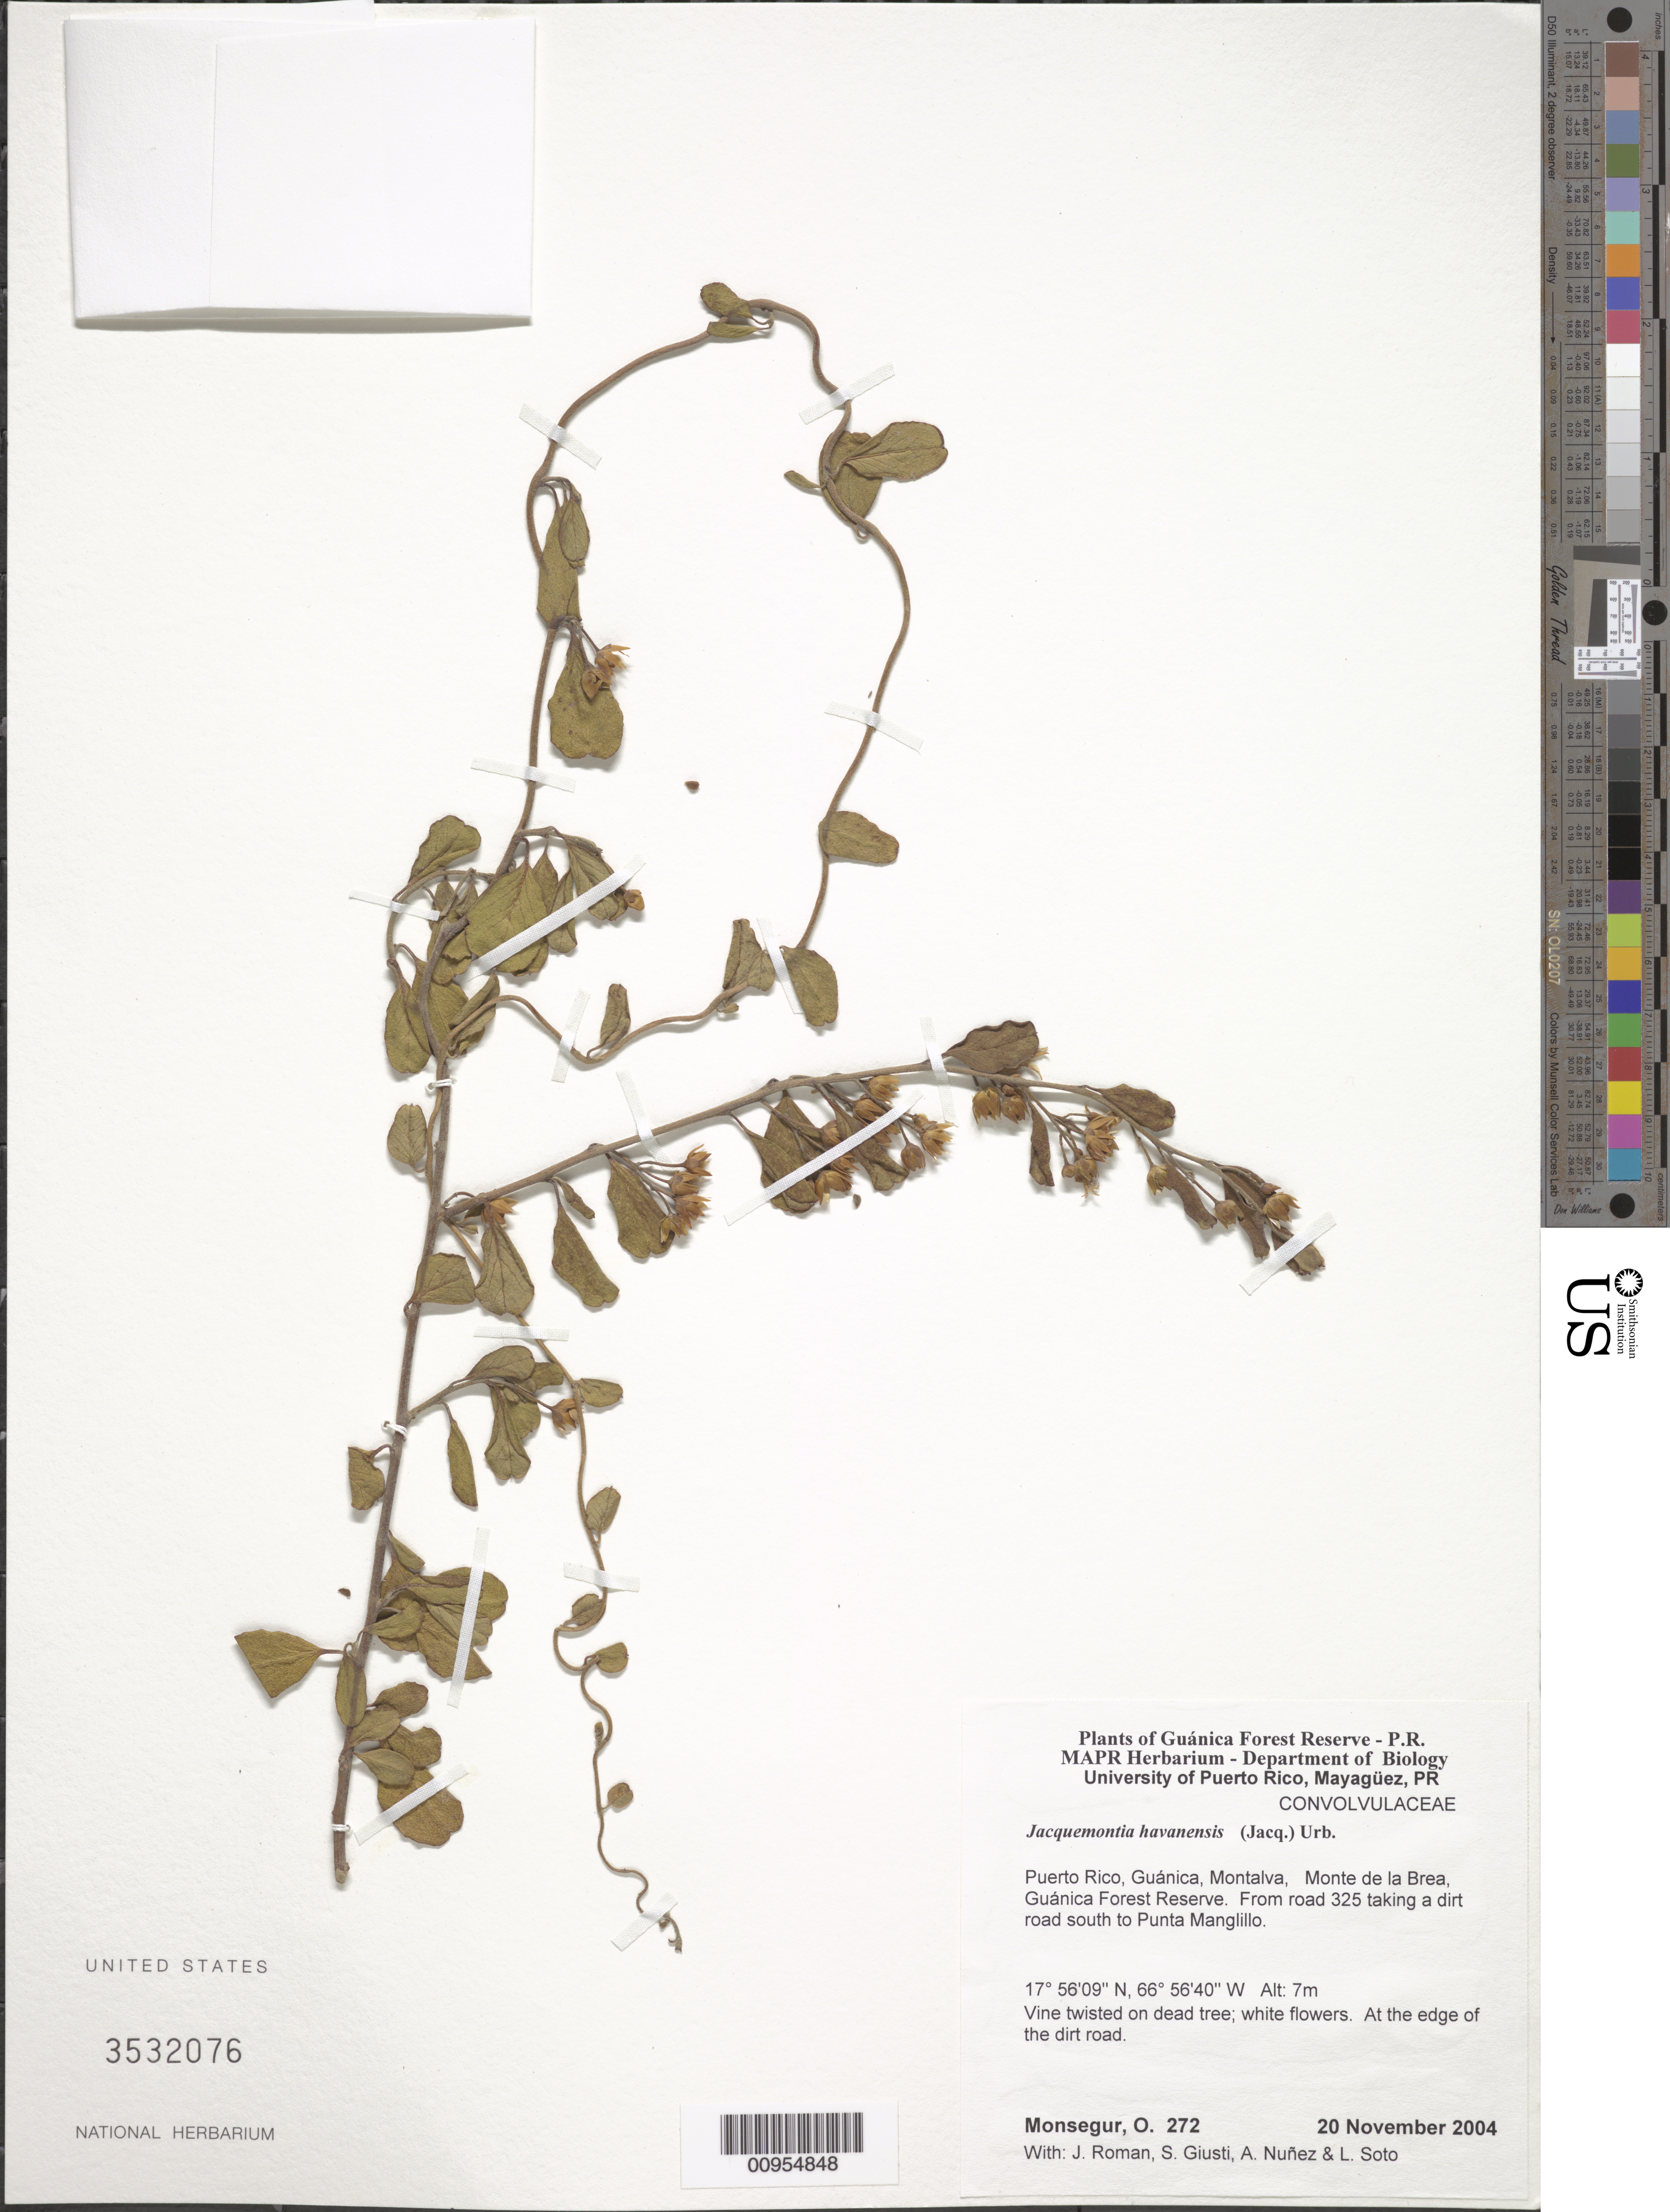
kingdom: Plantae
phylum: Tracheophyta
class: Magnoliopsida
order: Solanales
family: Convolvulaceae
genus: Jacquemontia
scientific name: Jacquemontia havanensis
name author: (Jacq.) Urb.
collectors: O. Monsegur, J. Román, S. Giusti, A. Nuñez & L. Soto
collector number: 272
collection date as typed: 20 Nov 2004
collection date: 2004-11-20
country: Puerto Rico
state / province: Guánica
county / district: Montalva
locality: Guánica Forest Reserve. Monte de la Brea, from road 325 taking a dirt road south to Punta Manglillo.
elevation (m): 7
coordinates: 17.56092, 66.56397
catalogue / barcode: US 3532076